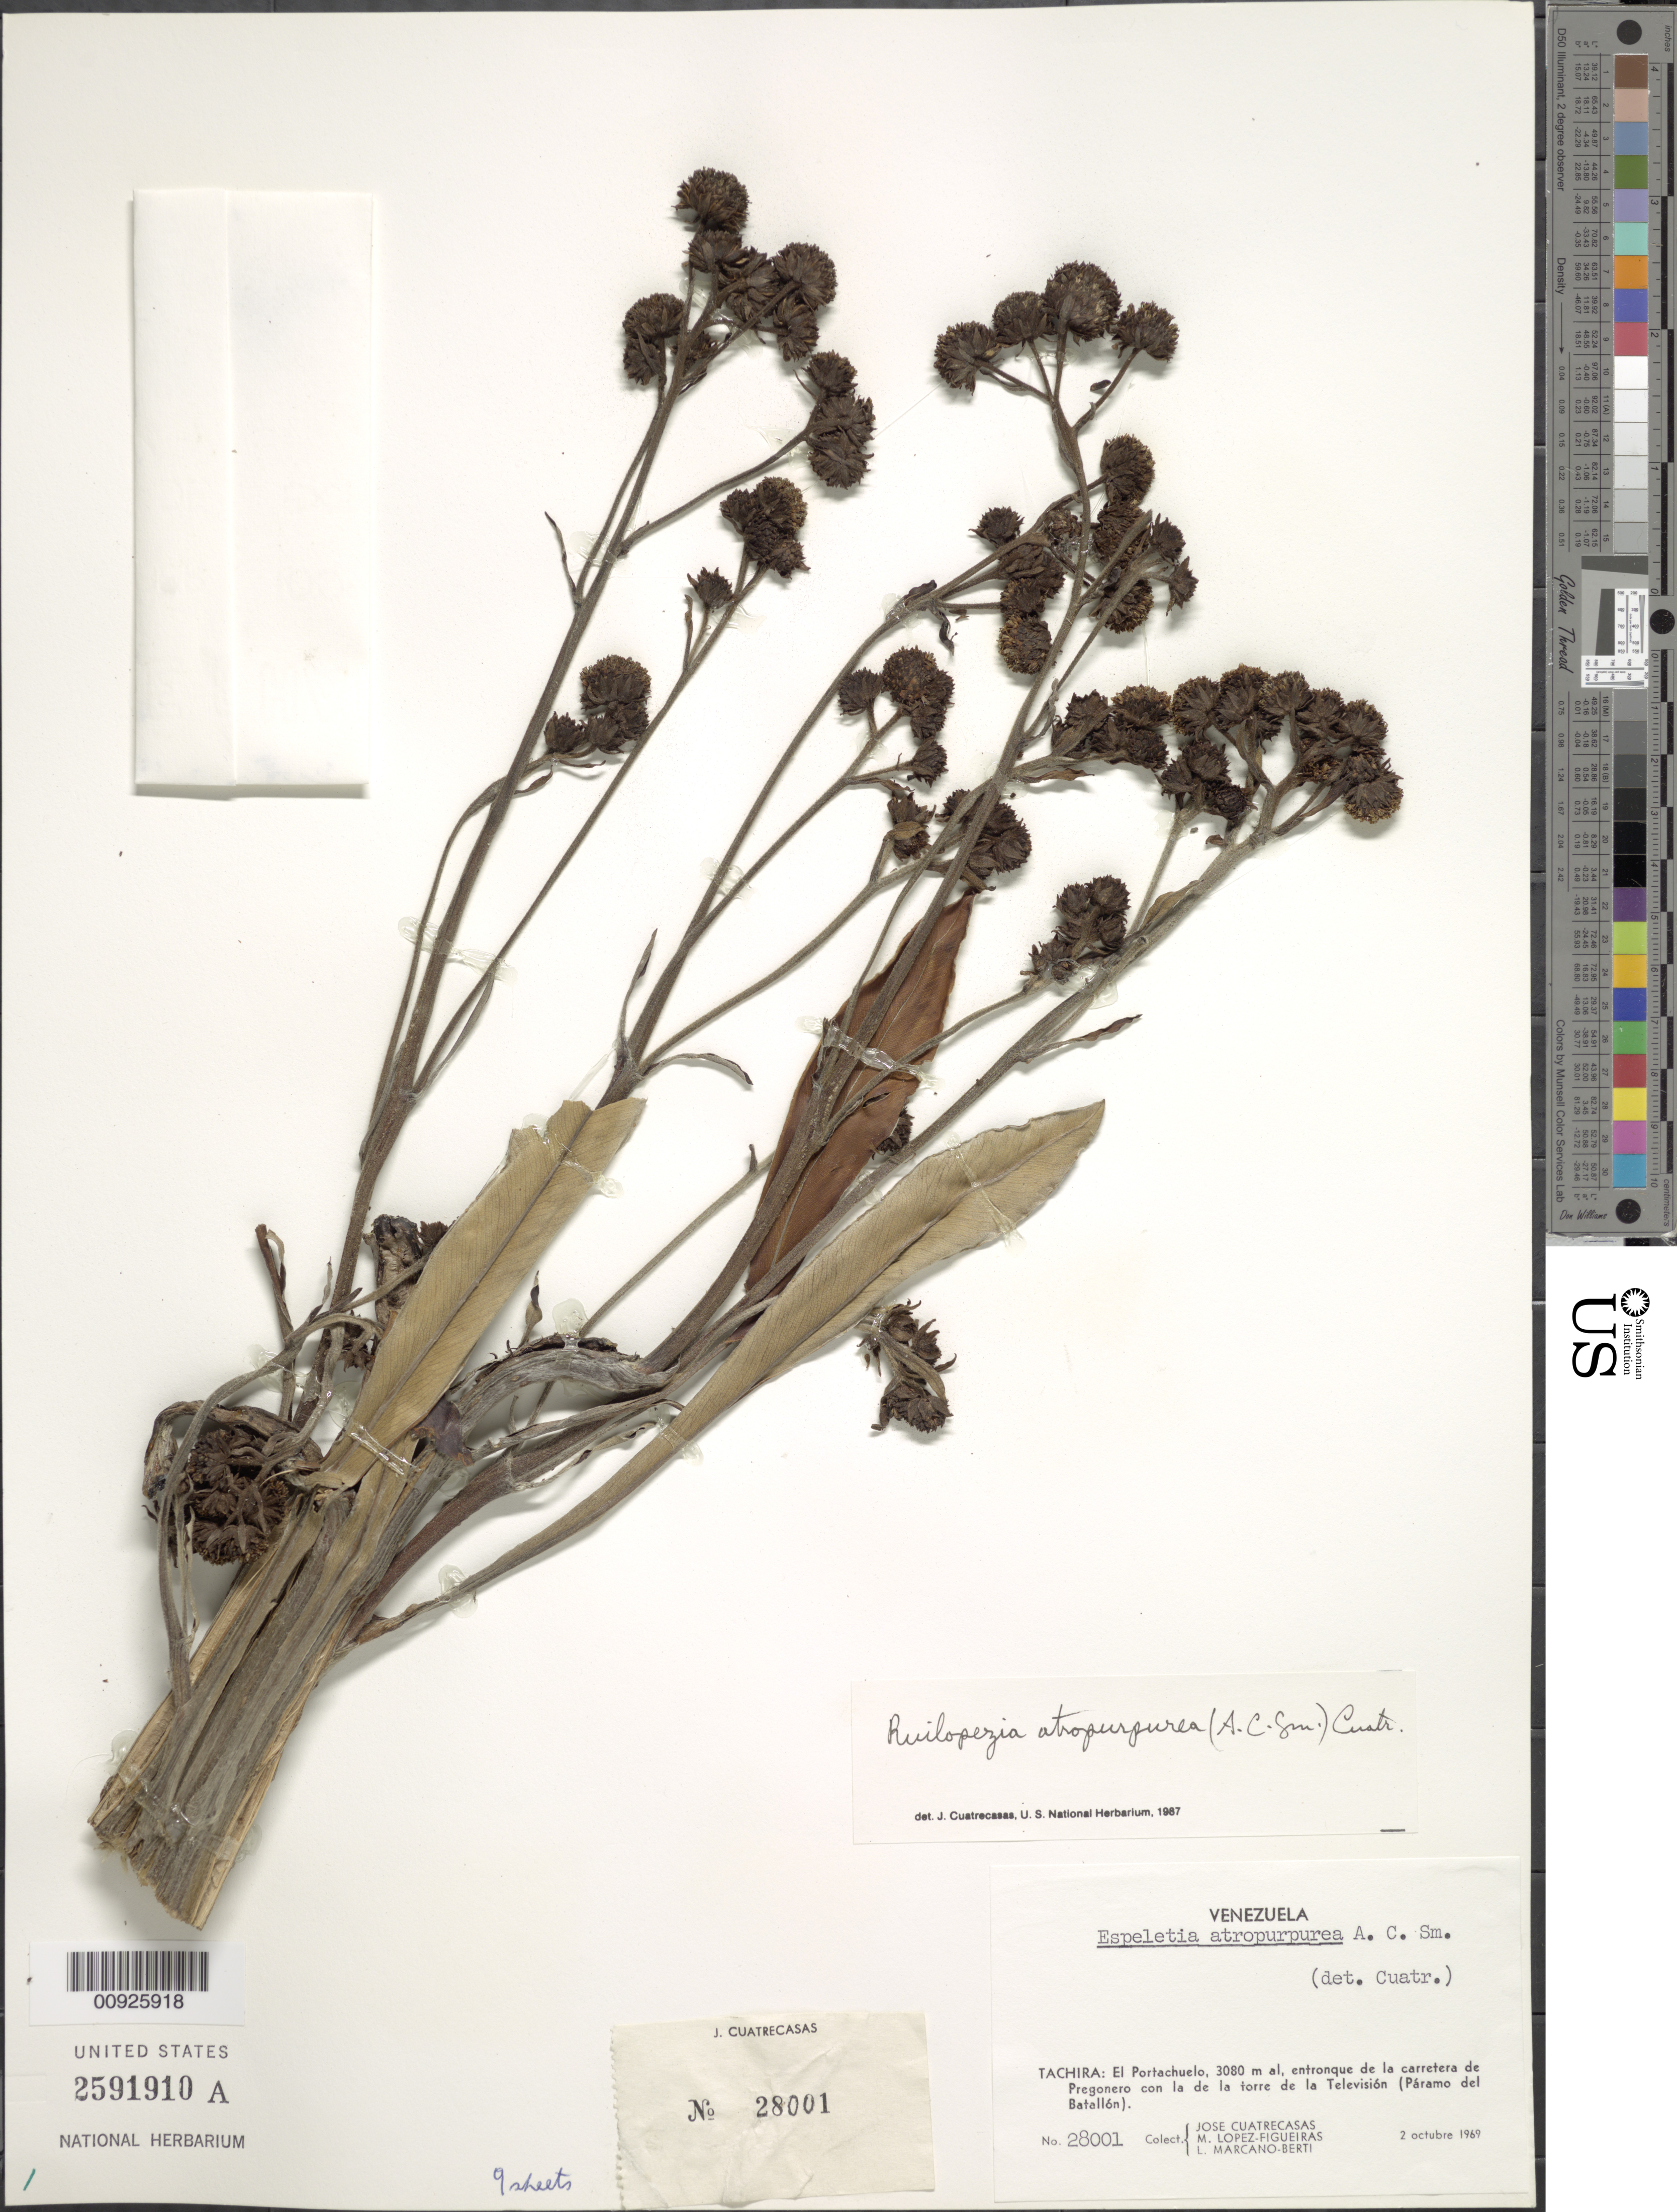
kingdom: Plantae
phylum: Tracheophyta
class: Magnoliopsida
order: Asterales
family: Asteraceae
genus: Ruilopezia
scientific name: Ruilopezia atropurpurea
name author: (A.C. Sm.) Cuatrec.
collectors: J. Cuatrecasas, M. López Figueiras & L. Marcano-Berti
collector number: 28001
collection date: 1969-10-02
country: Venezuela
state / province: Táchira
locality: P. del Batallón. El Portachuelo, entronque de la carretera de Pregonero con la de la Torre de Televisión.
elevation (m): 3080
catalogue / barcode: US 2591910A